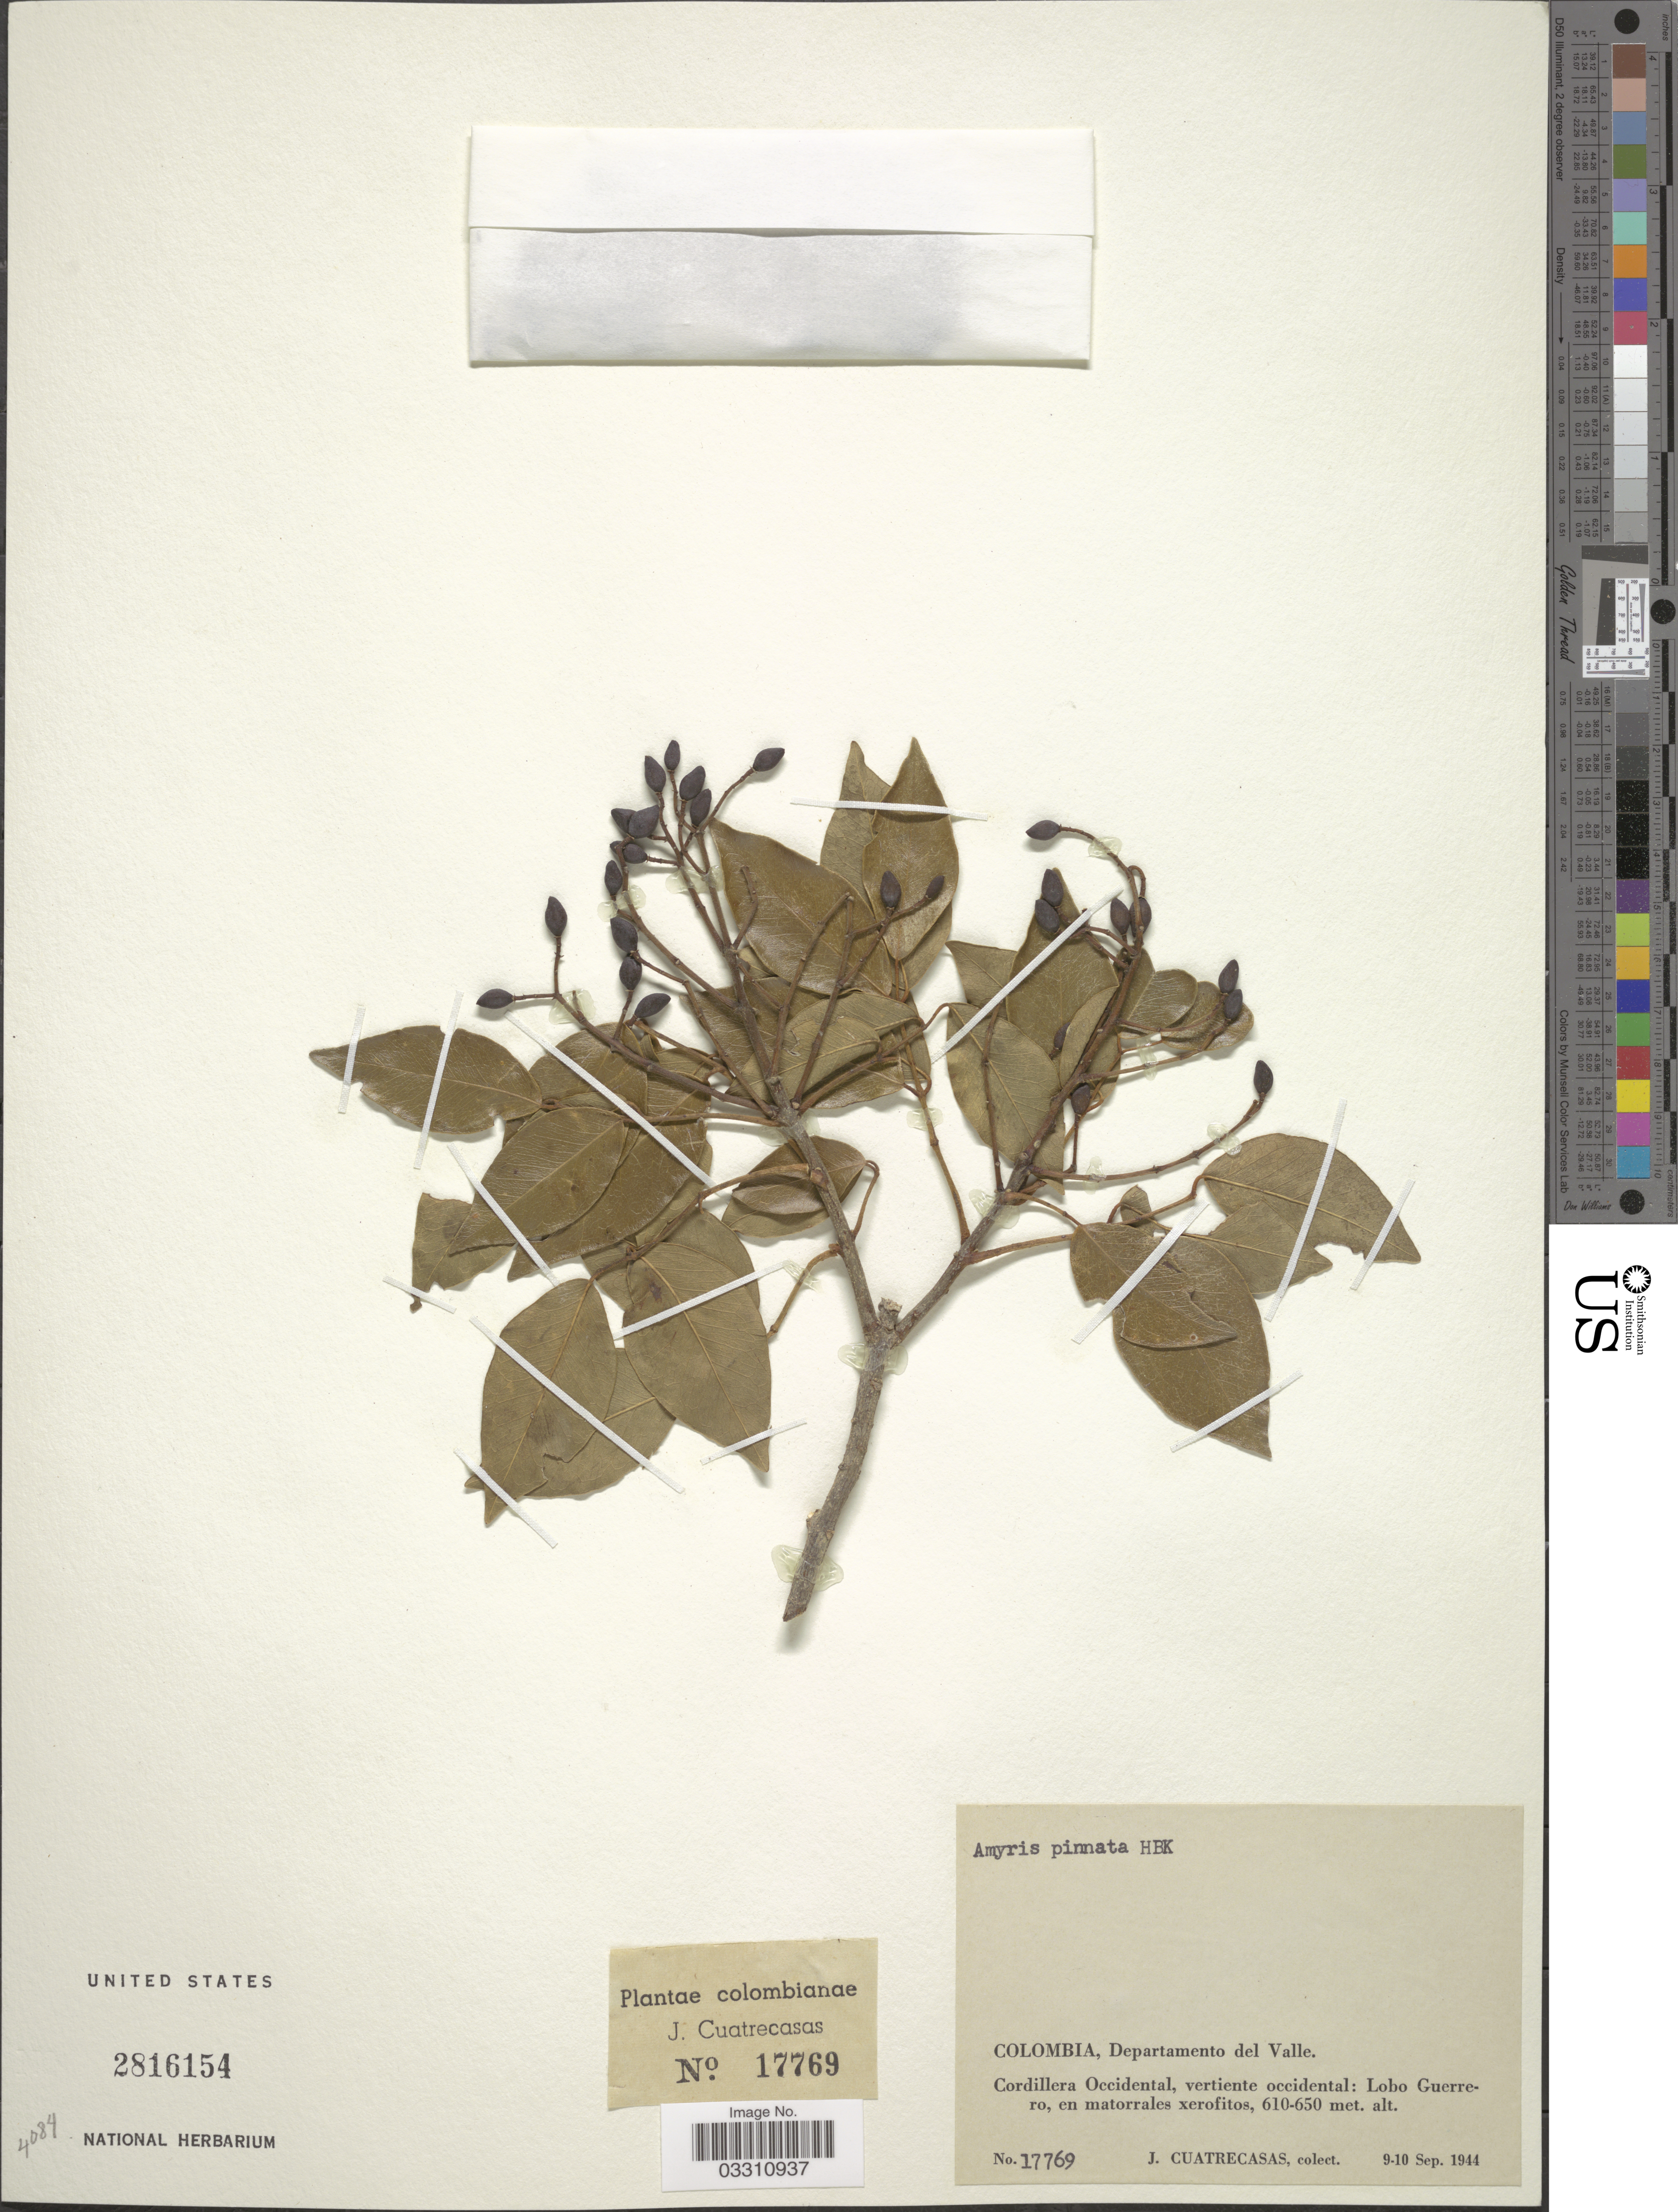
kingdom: Plantae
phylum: Tracheophyta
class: Magnoliopsida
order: Sapindales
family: Rutaceae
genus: Amyris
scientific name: Amyris pinnata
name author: Kunth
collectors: J. Cuatrecasas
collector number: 17769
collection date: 1944-09-09/1944-09-10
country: Colombia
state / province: Valle del Cauca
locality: Departamento del Valle, Cordillera Occidental, vertiente occidental: Lobo Guerrero.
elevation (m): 610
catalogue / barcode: US 2816154